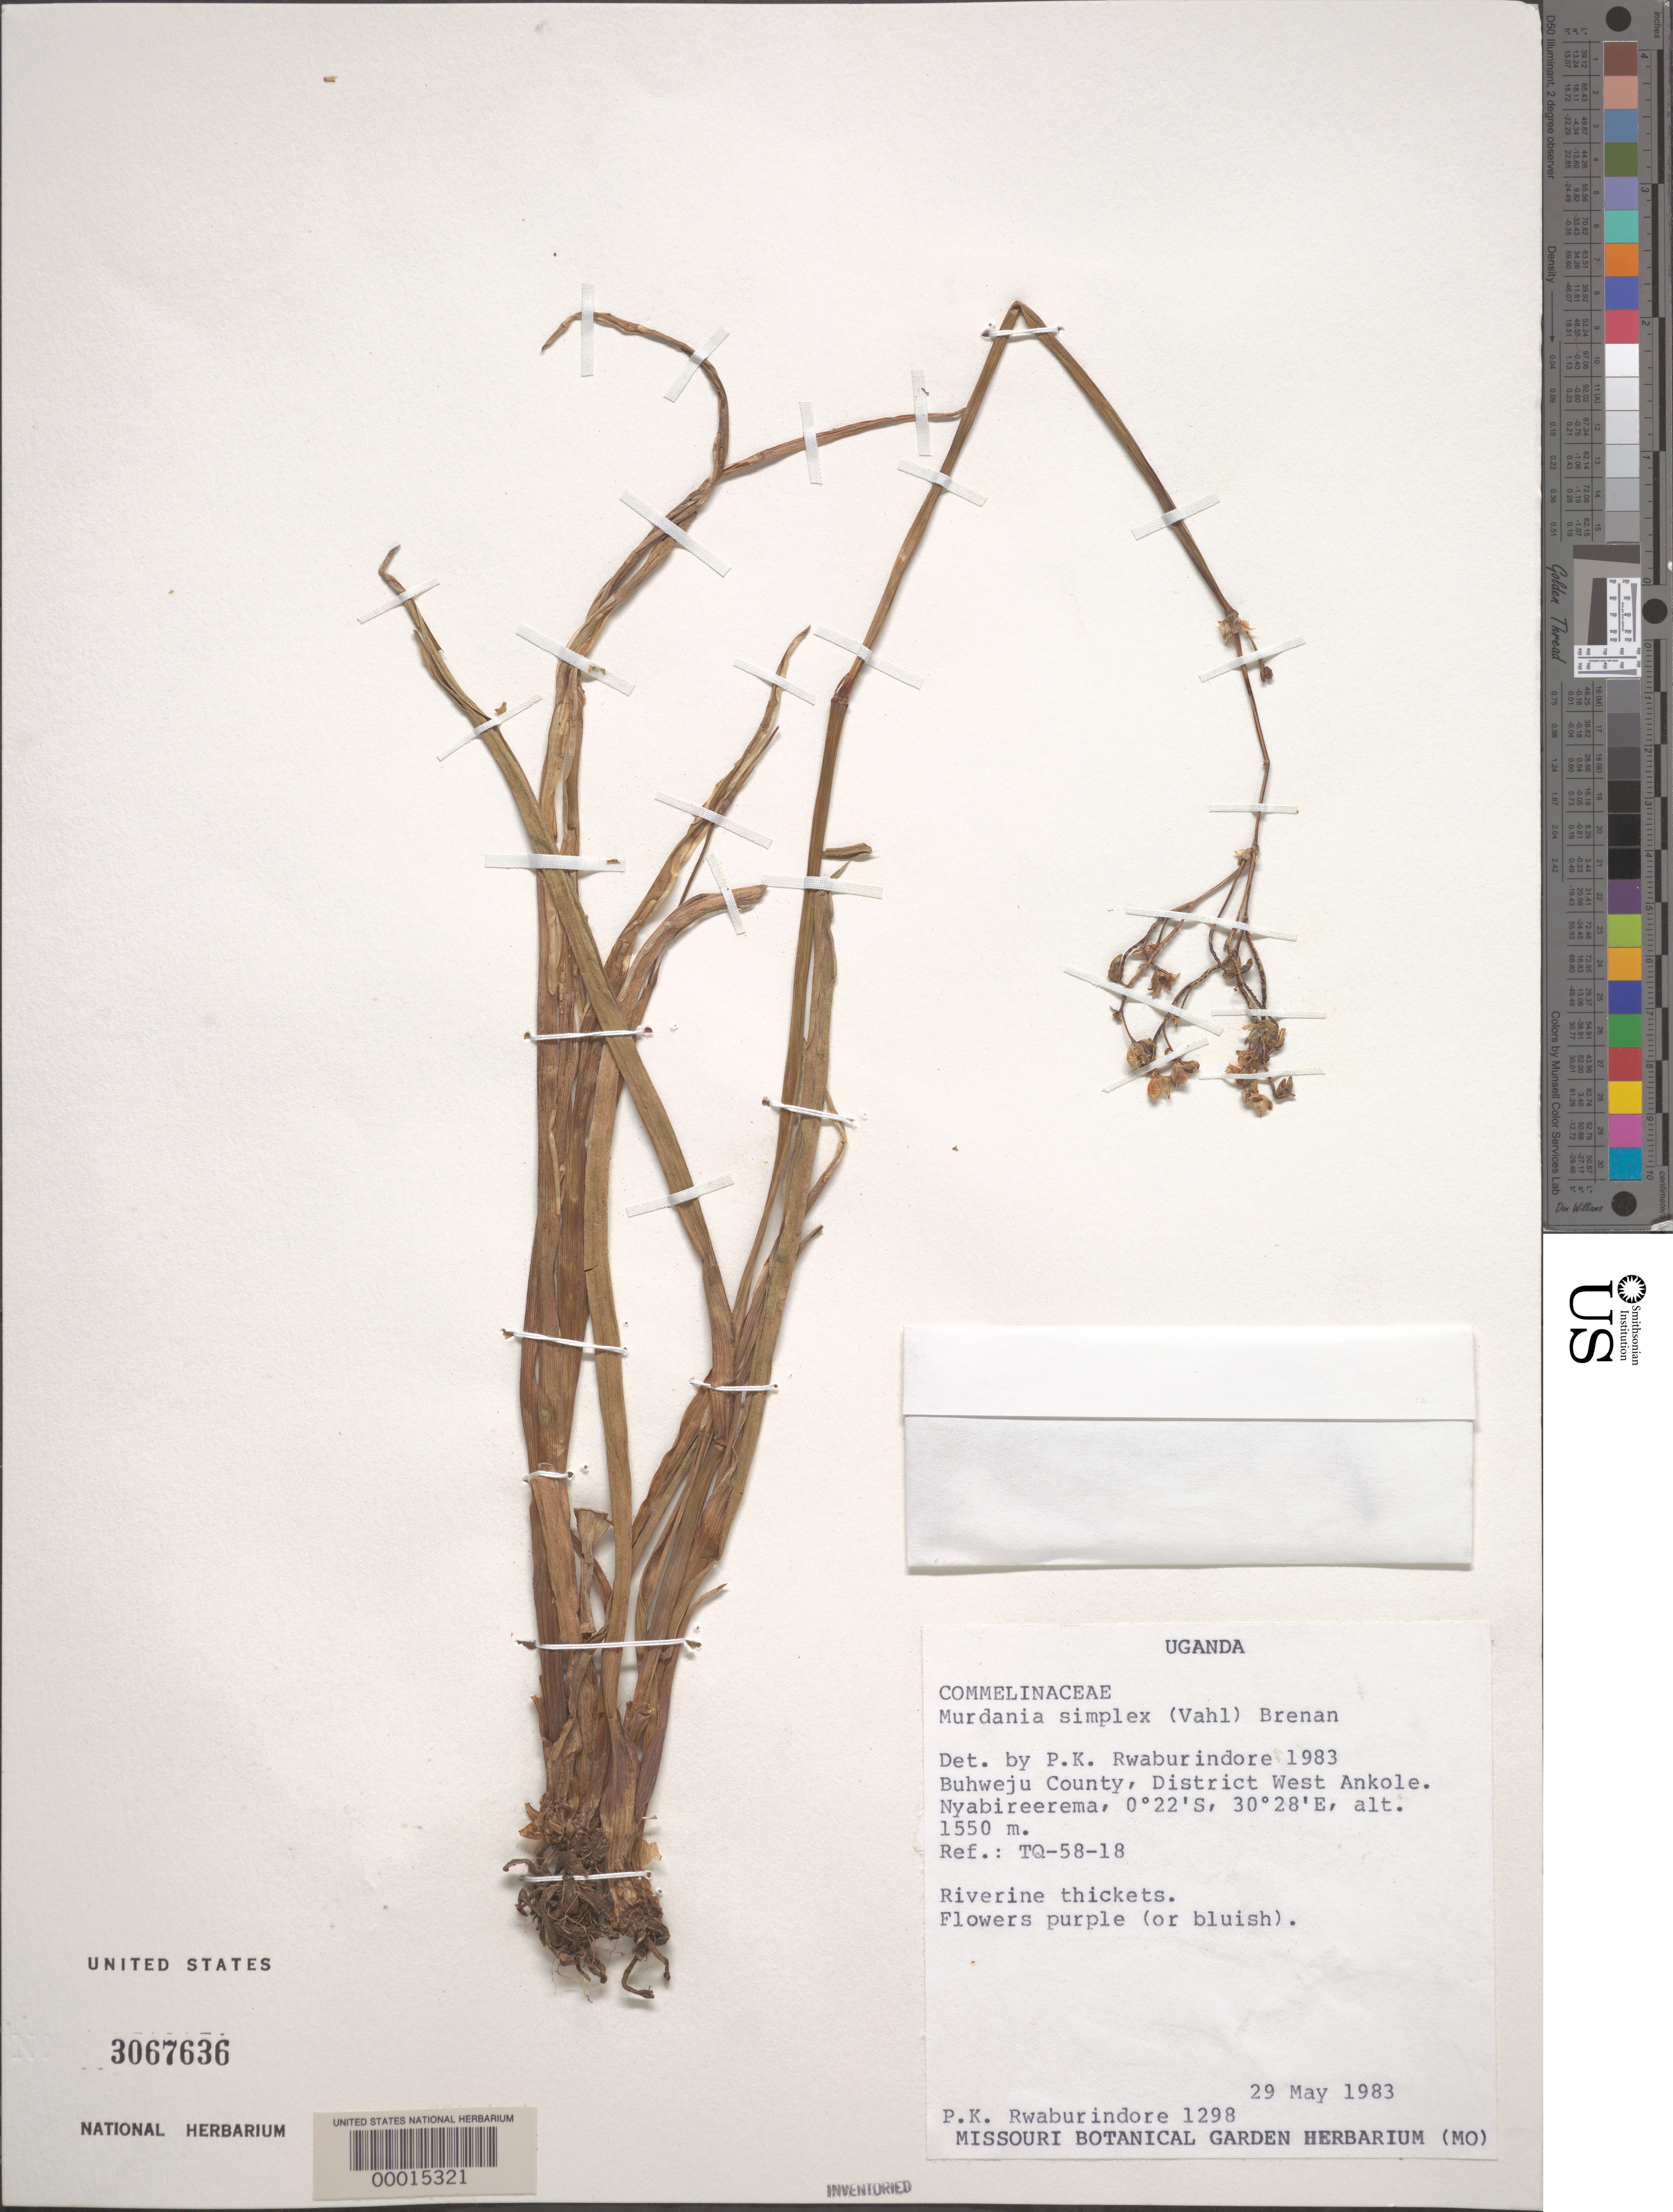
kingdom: Plantae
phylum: Tracheophyta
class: Liliopsida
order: Commelinales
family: Commelinaceae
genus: Murdannia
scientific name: Murdannia simplex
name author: (Vahl) Brenan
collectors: P. Rwaburindore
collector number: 1298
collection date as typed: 29 May 1983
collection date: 1983-05-29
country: Uganda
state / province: Western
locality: West ankole dist., nyabireerema. Buhweju. West Acholi.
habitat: Riverine thickets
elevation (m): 1550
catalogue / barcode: US 3067636